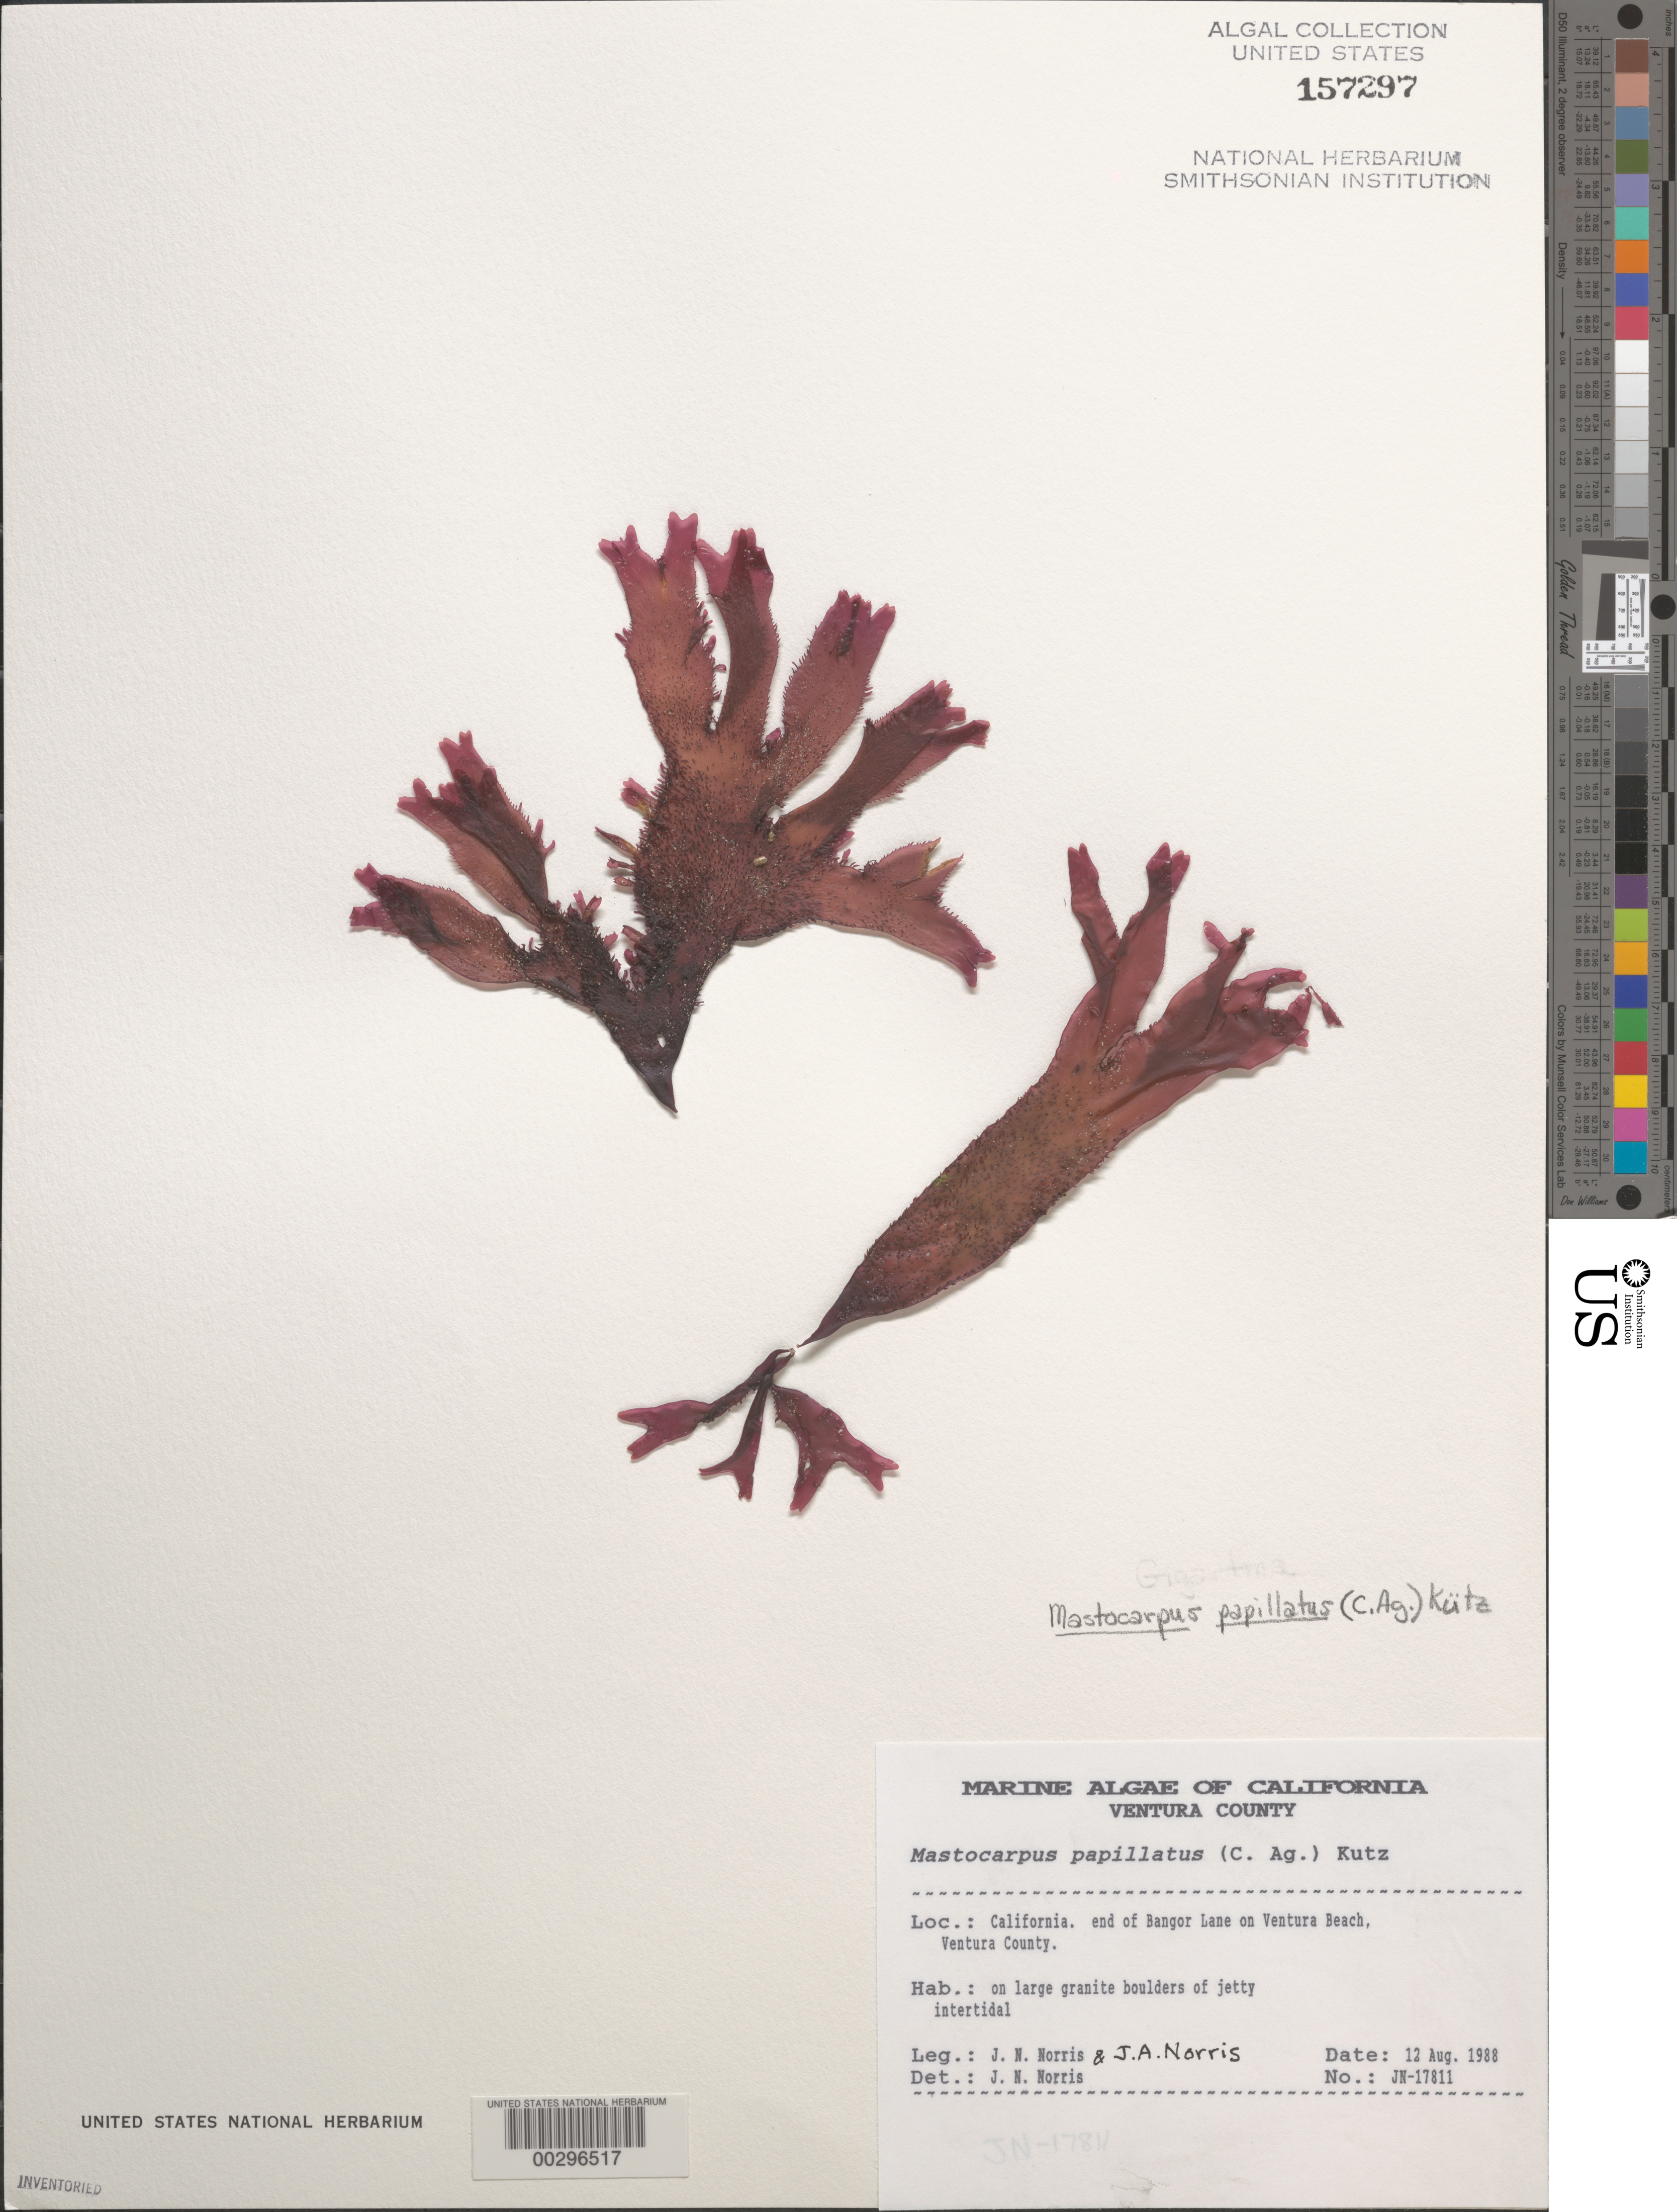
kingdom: Plantae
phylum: Rhodophyta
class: Florideophyceae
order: Gigartinales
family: Phyllophoraceae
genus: Mastocarpus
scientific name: Mastocarpus papillatus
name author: (C. Agardh) Kütz.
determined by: Norris, James N.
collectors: J. N. Norris & J. A. Norris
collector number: JN-17811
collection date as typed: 12 Aug 1988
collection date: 1988-08-12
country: United States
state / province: California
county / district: Ventura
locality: Ventura Beach, end of Bangor Lane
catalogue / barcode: US 157297